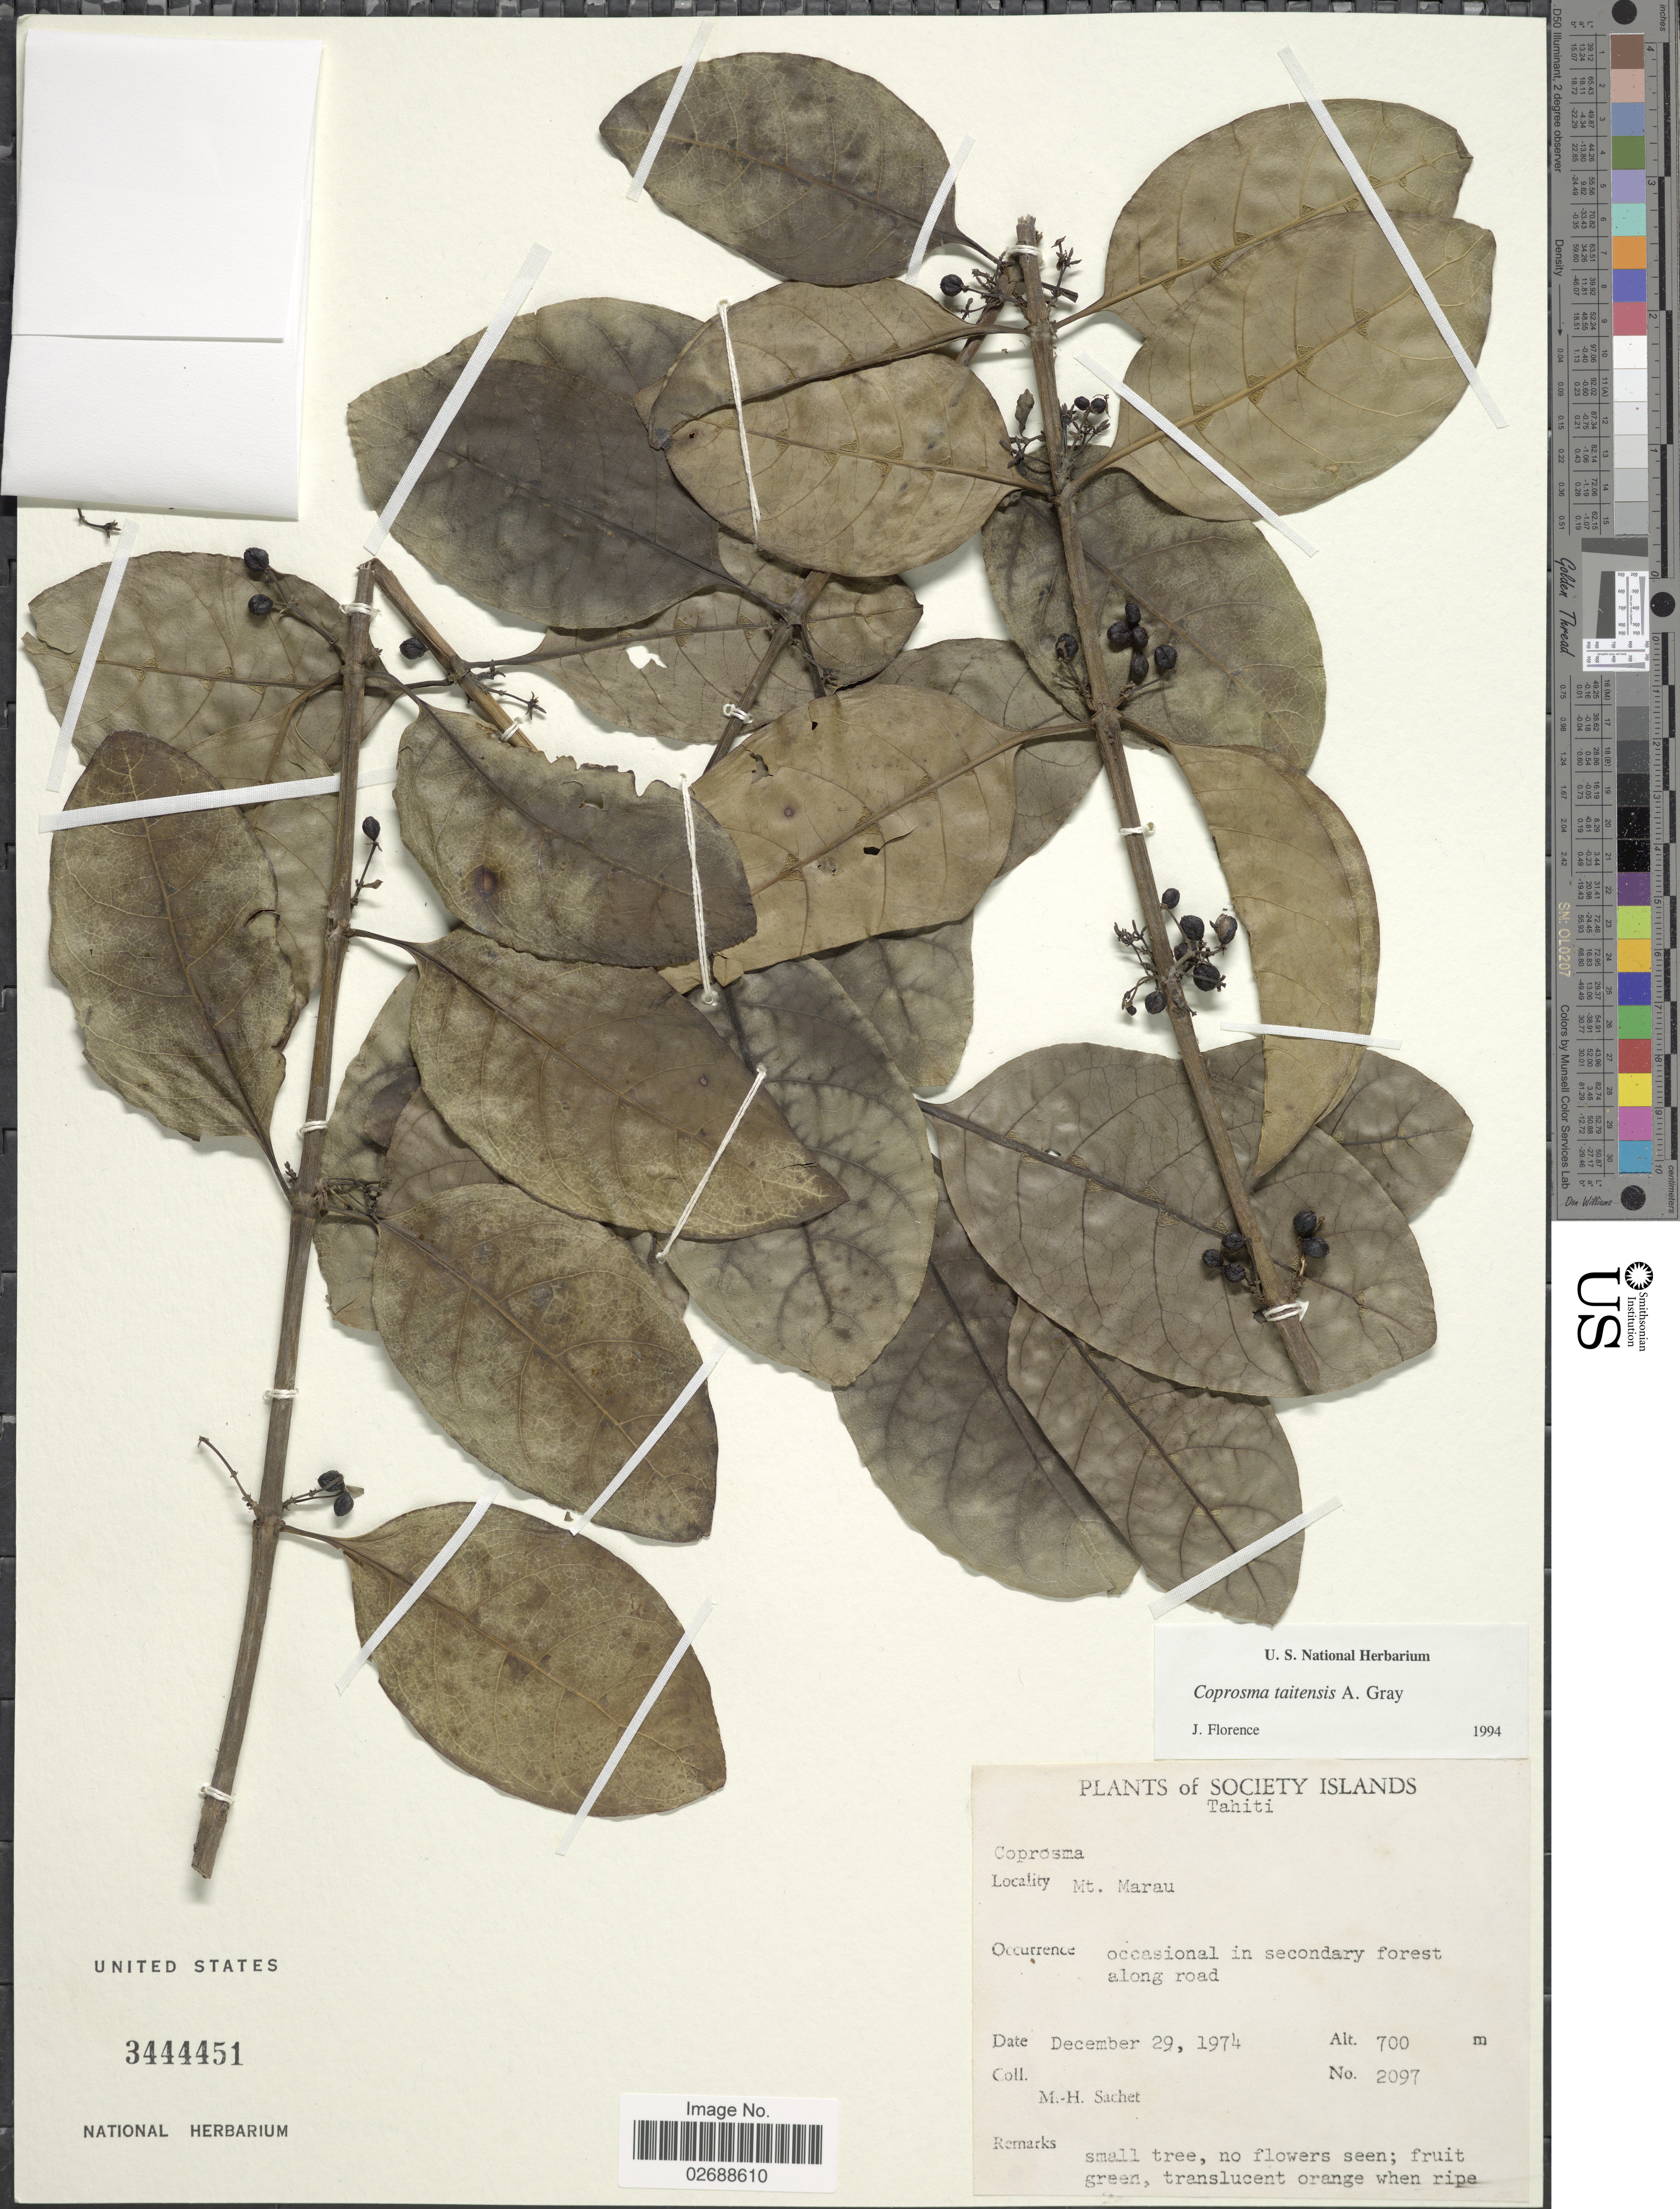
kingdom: Plantae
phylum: Tracheophyta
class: Magnoliopsida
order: Gentianales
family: Rubiaceae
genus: Coprosma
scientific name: Coprosma tahitensis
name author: A. Gray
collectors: M.-H. Sachet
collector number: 2097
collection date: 1974-12-29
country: French Polynesia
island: Tahiti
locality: Society Islands. Tahiti. Mt. Marau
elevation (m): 700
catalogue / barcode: US 3444451